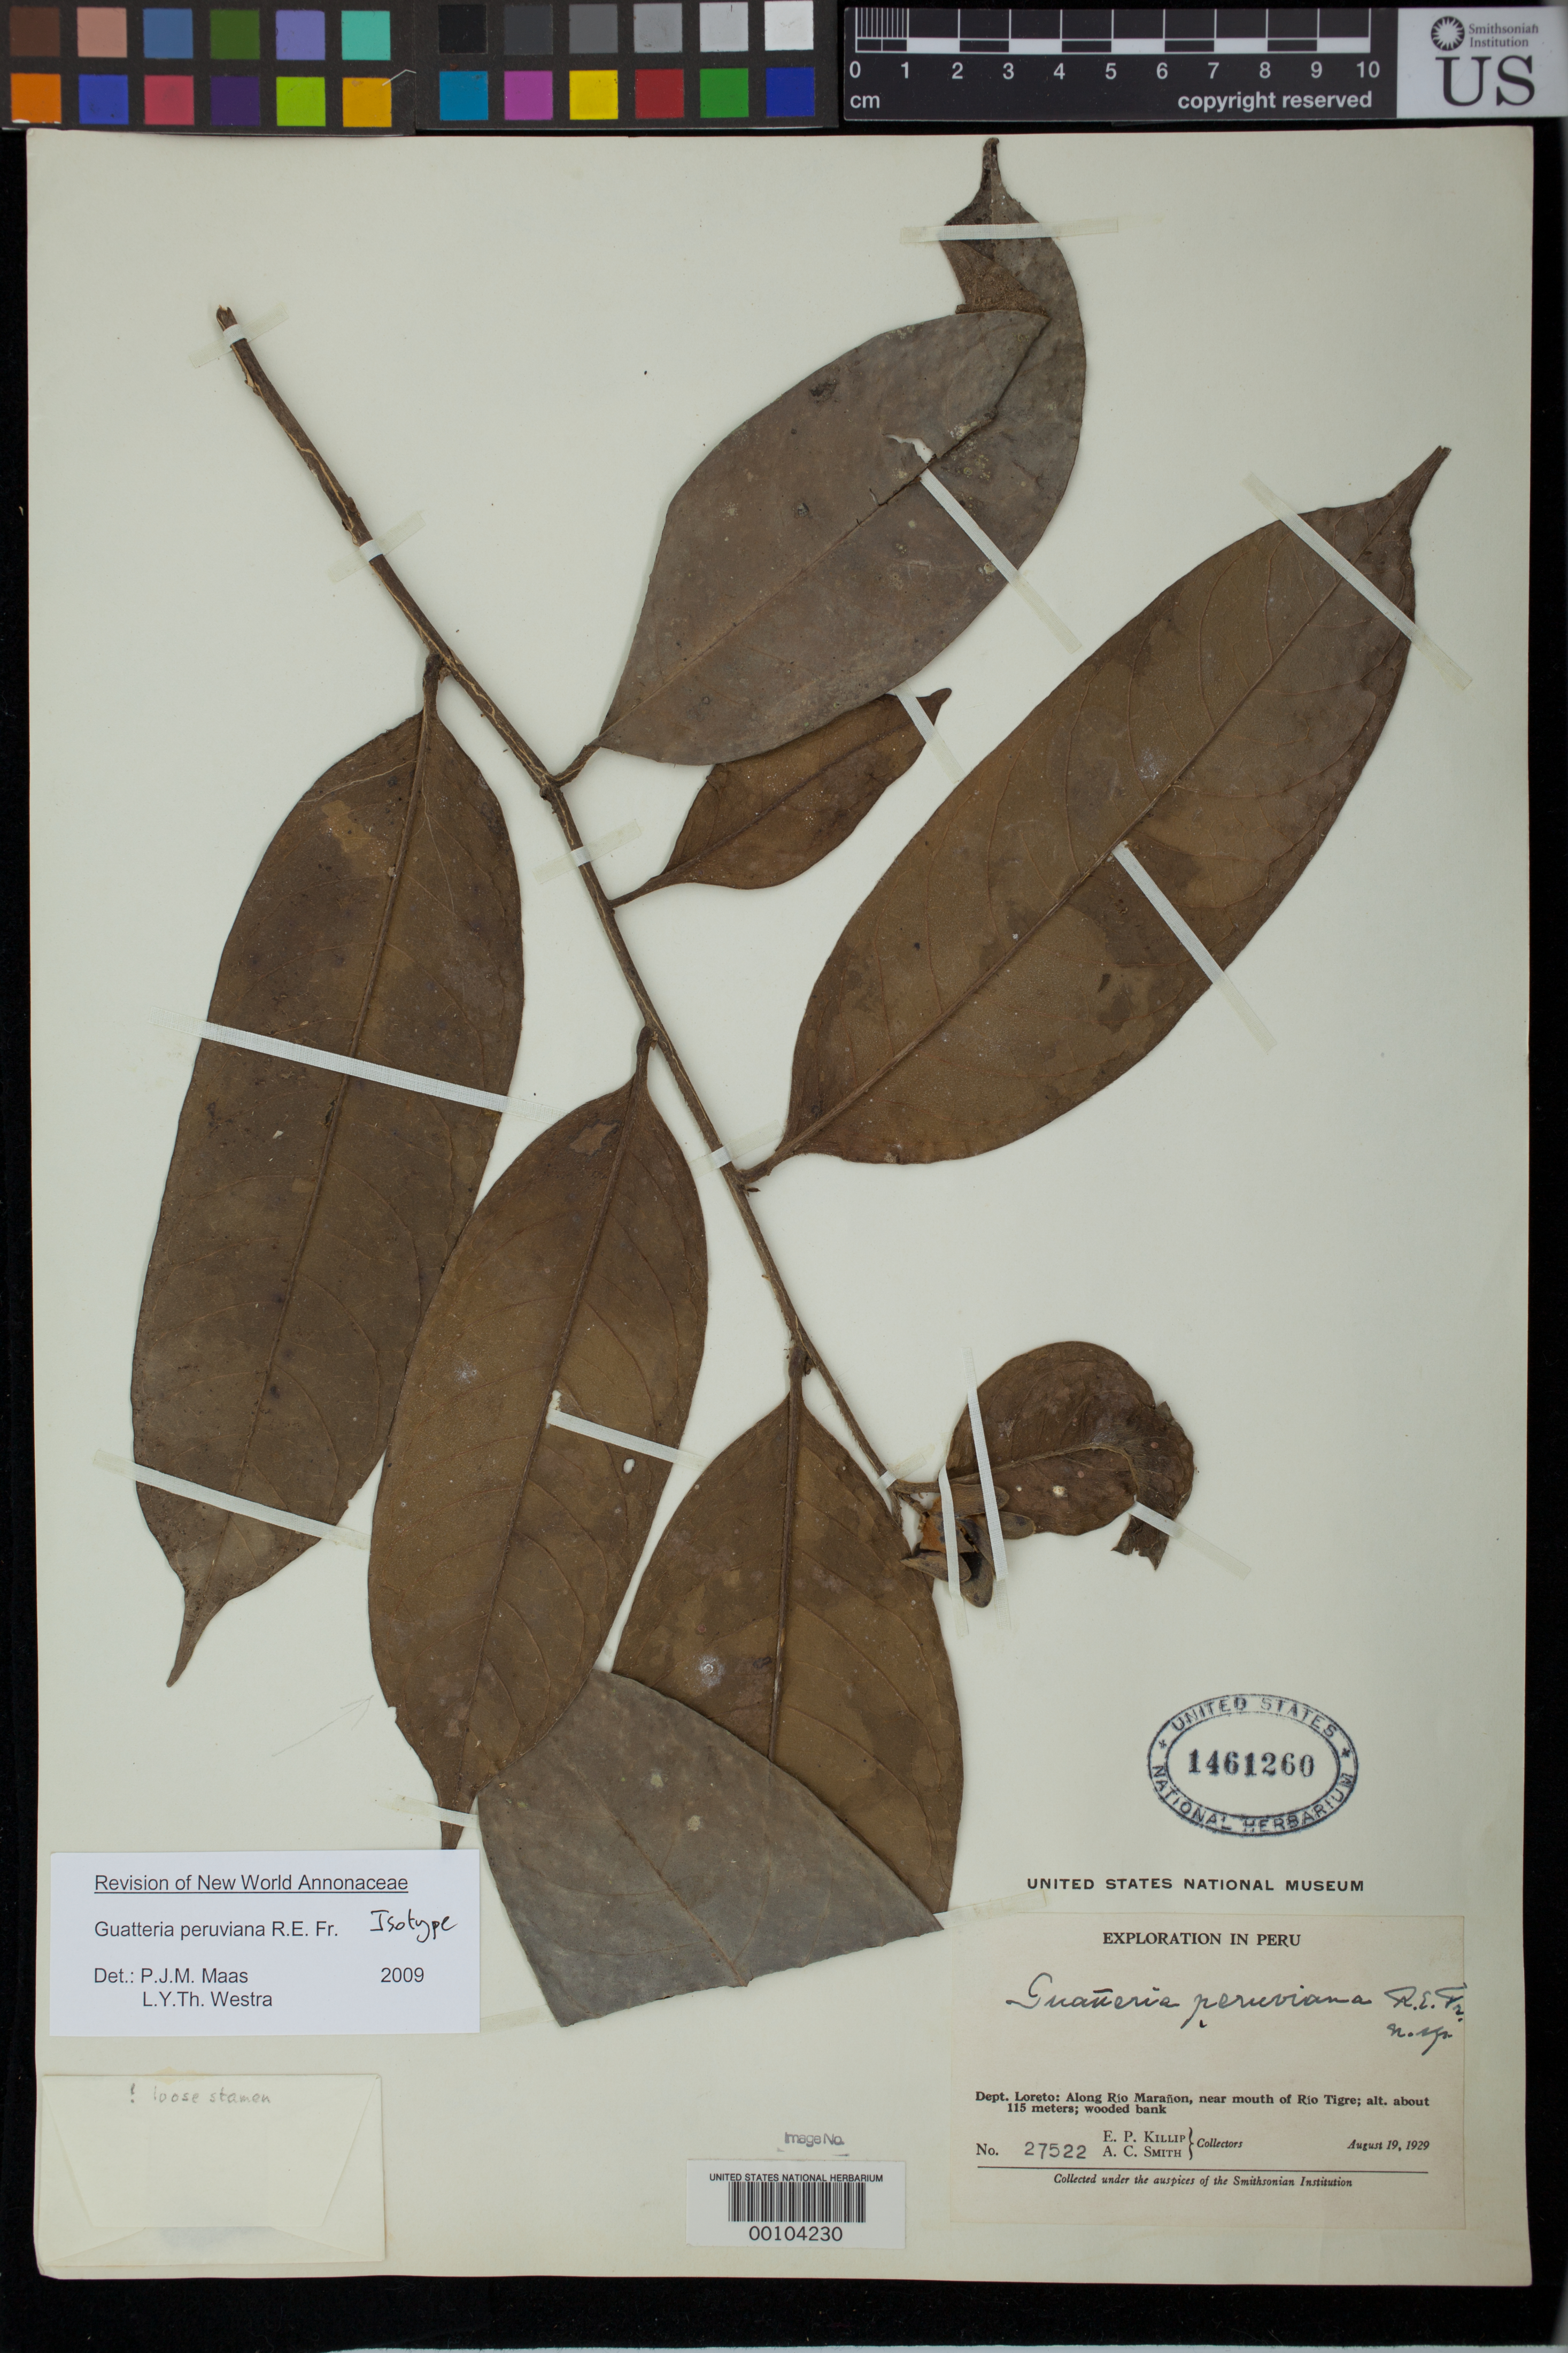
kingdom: Plantae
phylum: Tracheophyta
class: Magnoliopsida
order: Magnoliales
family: Annonaceae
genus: Guatteria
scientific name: Guatteria peruviana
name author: R.E. Fr.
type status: Holotype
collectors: E. P. Killip & A. C. Smith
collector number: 27522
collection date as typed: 19 Aug 1929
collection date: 1929-08-19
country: Peru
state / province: Loreto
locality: Along Rio Maranon, near mouth of Rio Tigre.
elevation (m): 115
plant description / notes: One of two consecutively numbered sheets (USNH 1461259, 1461260) annotated by R.E. Fries, but neither identifiable as as (holo)type by citation or by annotation. Protologue cites holotype at US but both sheets are annotated "isotype" by P.J.M. Maas & L.Y.Th. Westra (2009).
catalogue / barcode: US 1461260